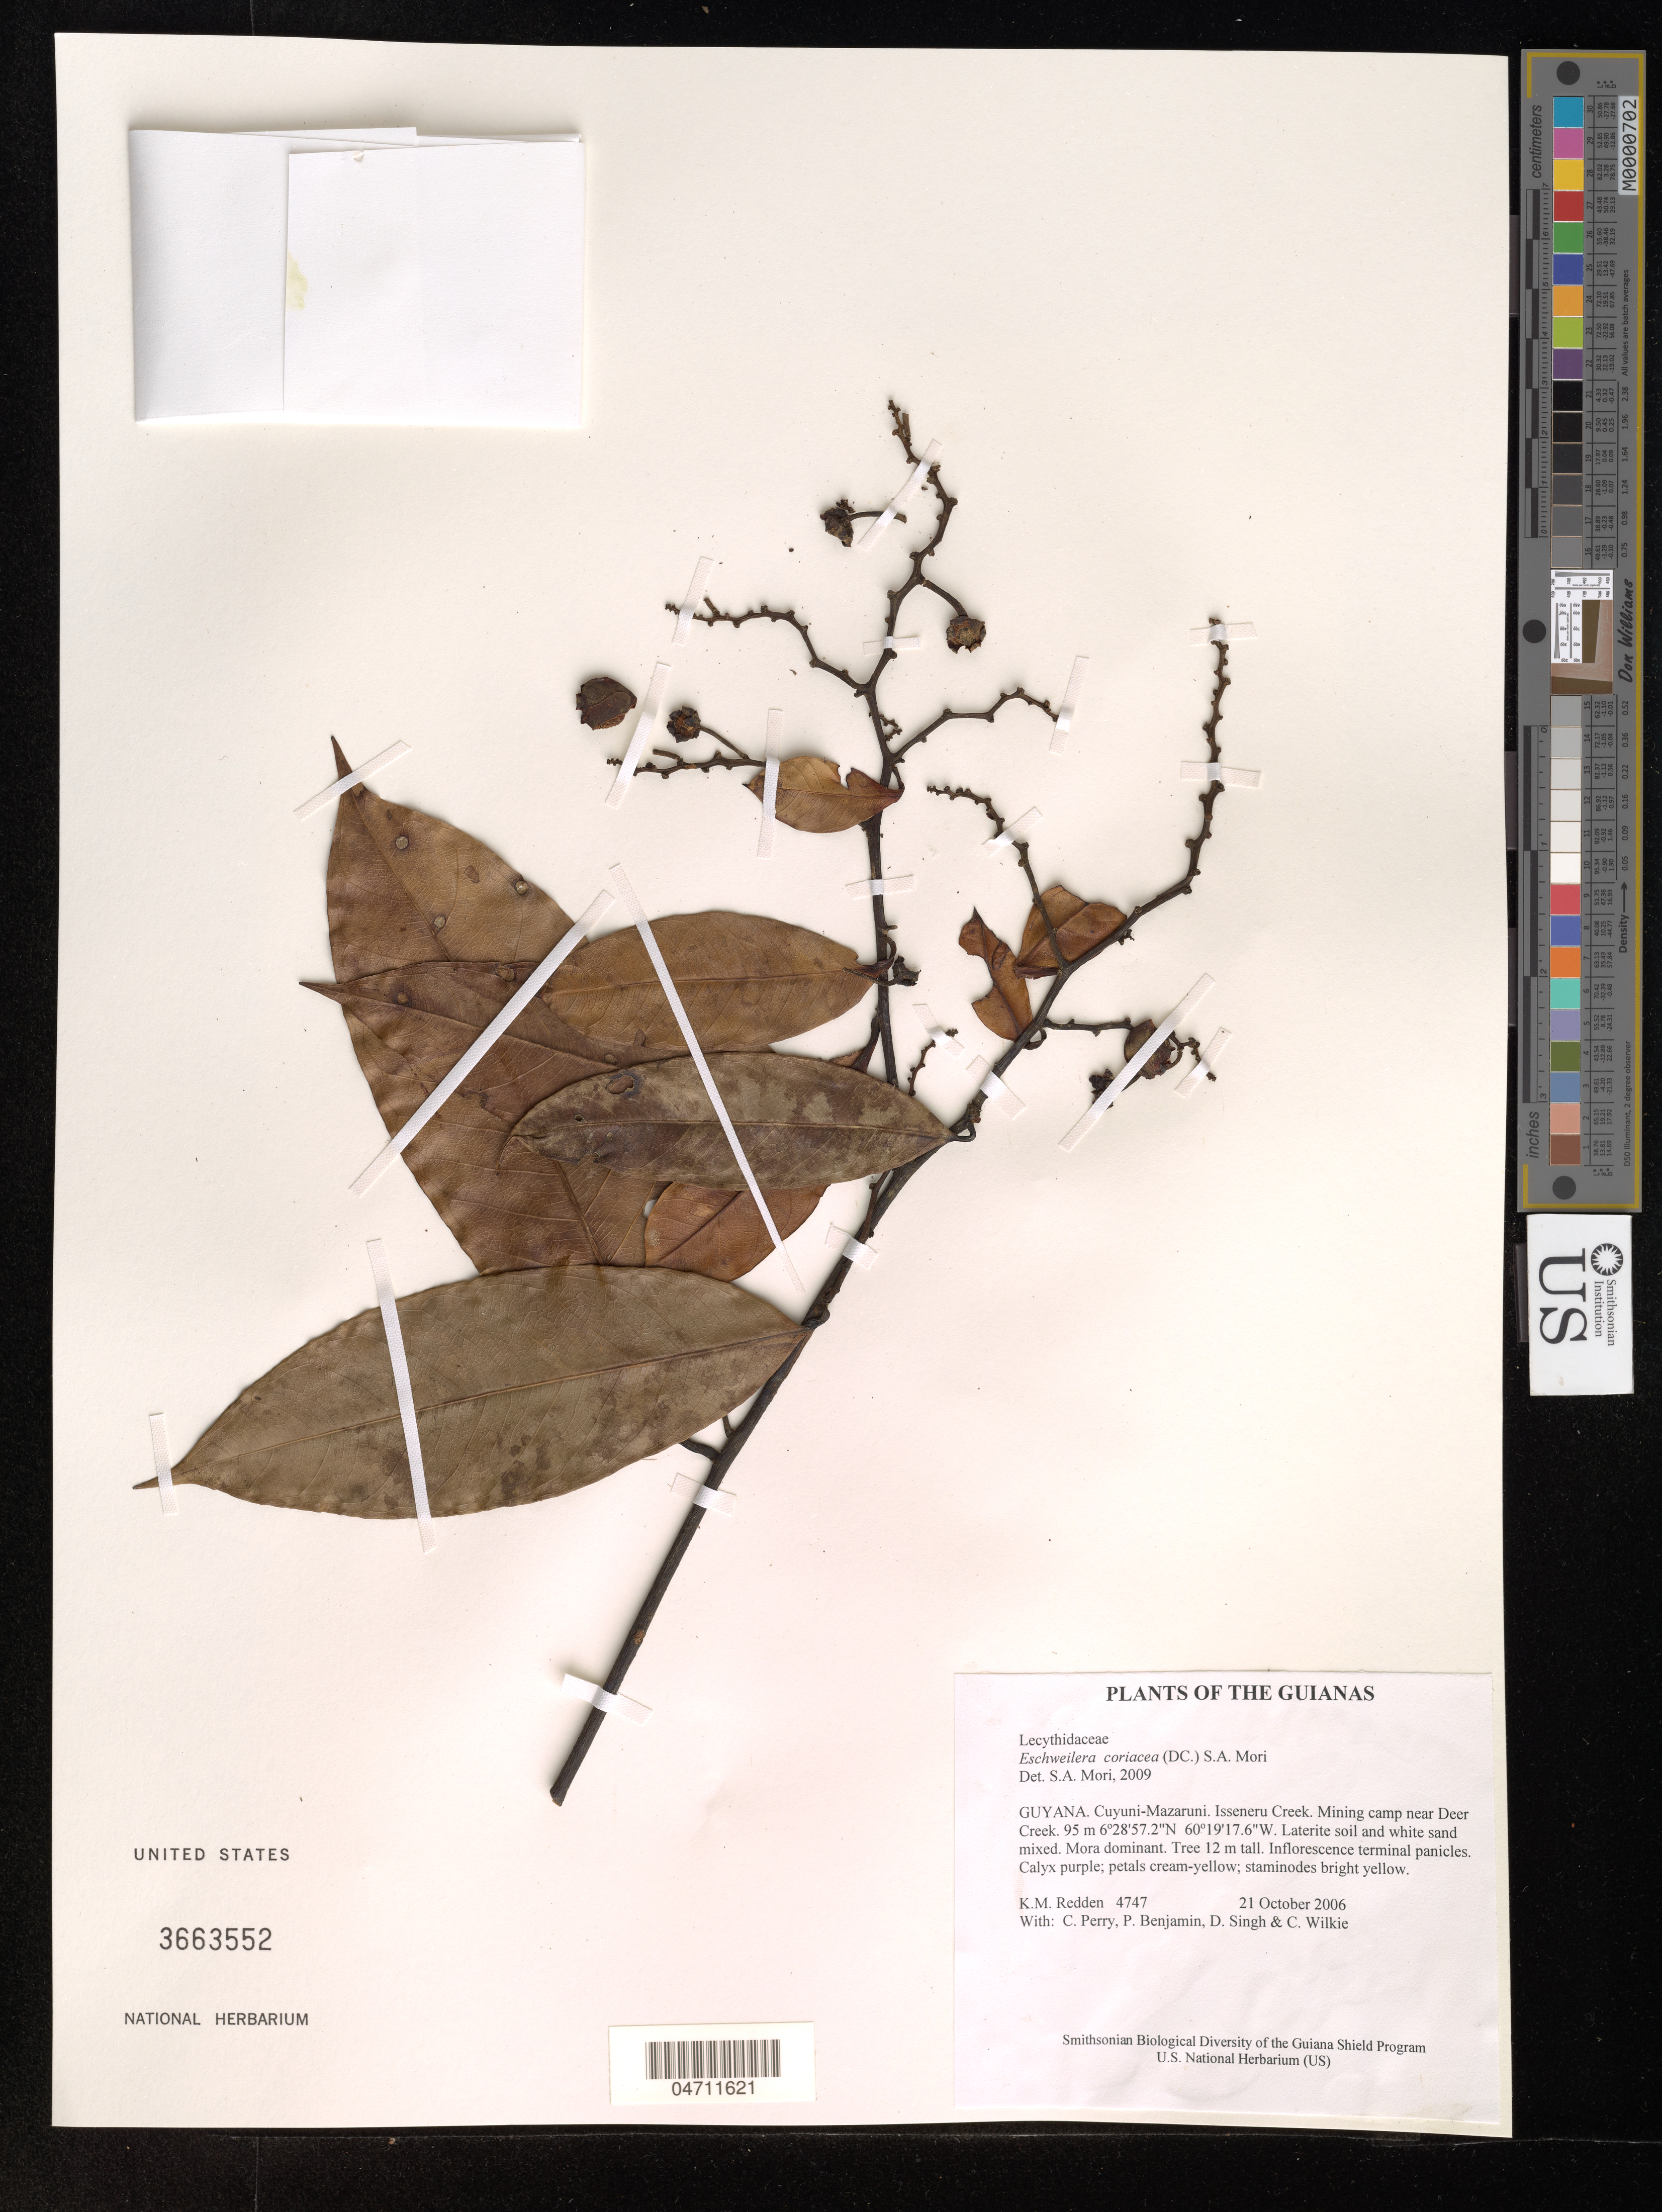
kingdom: Plantae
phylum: Tracheophyta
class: Magnoliopsida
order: Ericales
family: Lecythidaceae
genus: Eschweilera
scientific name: Eschweilera coriacea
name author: (DC.) S.A. Mori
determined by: Mori, Scott A.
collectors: K. M. Redden, C. Perry, P. Benjamin, D. Singh & C. Wilkie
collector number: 4747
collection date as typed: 21 October 2006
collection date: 2006-10-21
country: Guyana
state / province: Cuyuni-Mazaruni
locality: Isseneru Creek. Mining camp near Deer Creek.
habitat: Laterite soil and white sand mixed. Mora dominant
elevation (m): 95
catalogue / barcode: US 3663552